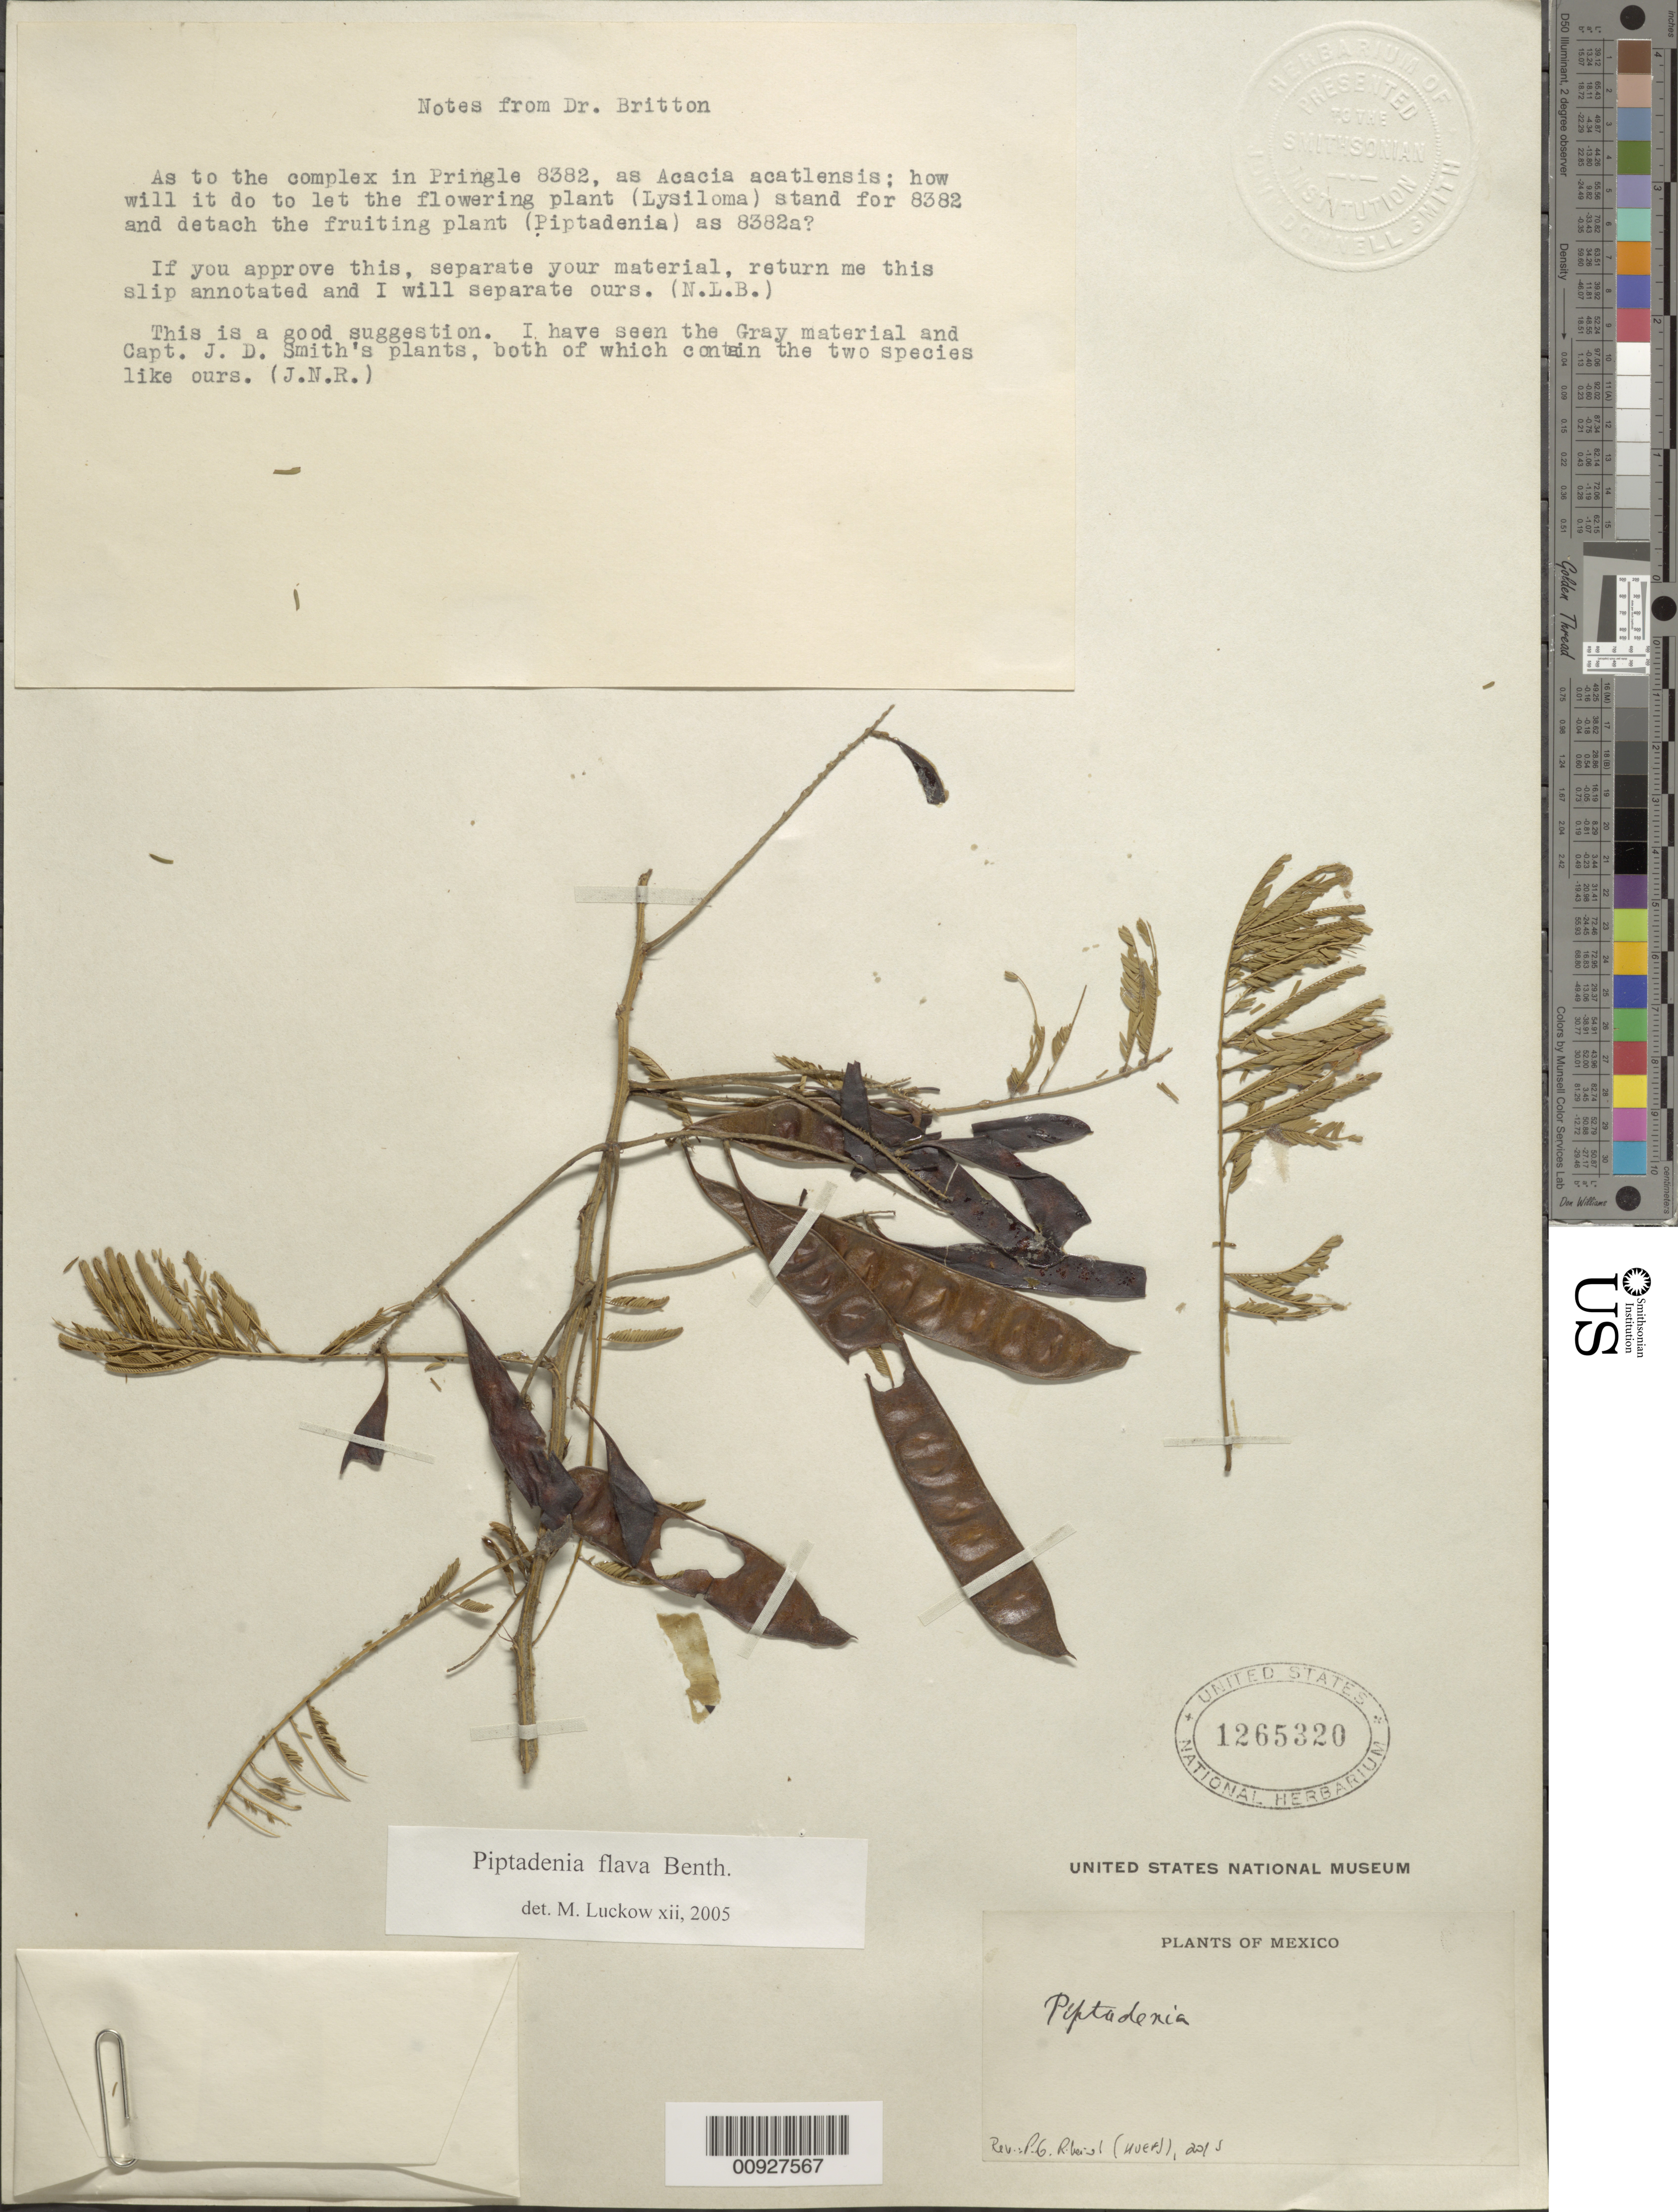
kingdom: Plantae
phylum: Tracheophyta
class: Magnoliopsida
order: Fabales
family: Fabaceae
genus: Piptadenia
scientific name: Piptadenia flava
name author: (DC.) Benth.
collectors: J. Donnell Smith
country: Mexico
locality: Mexico.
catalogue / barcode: US 1265320